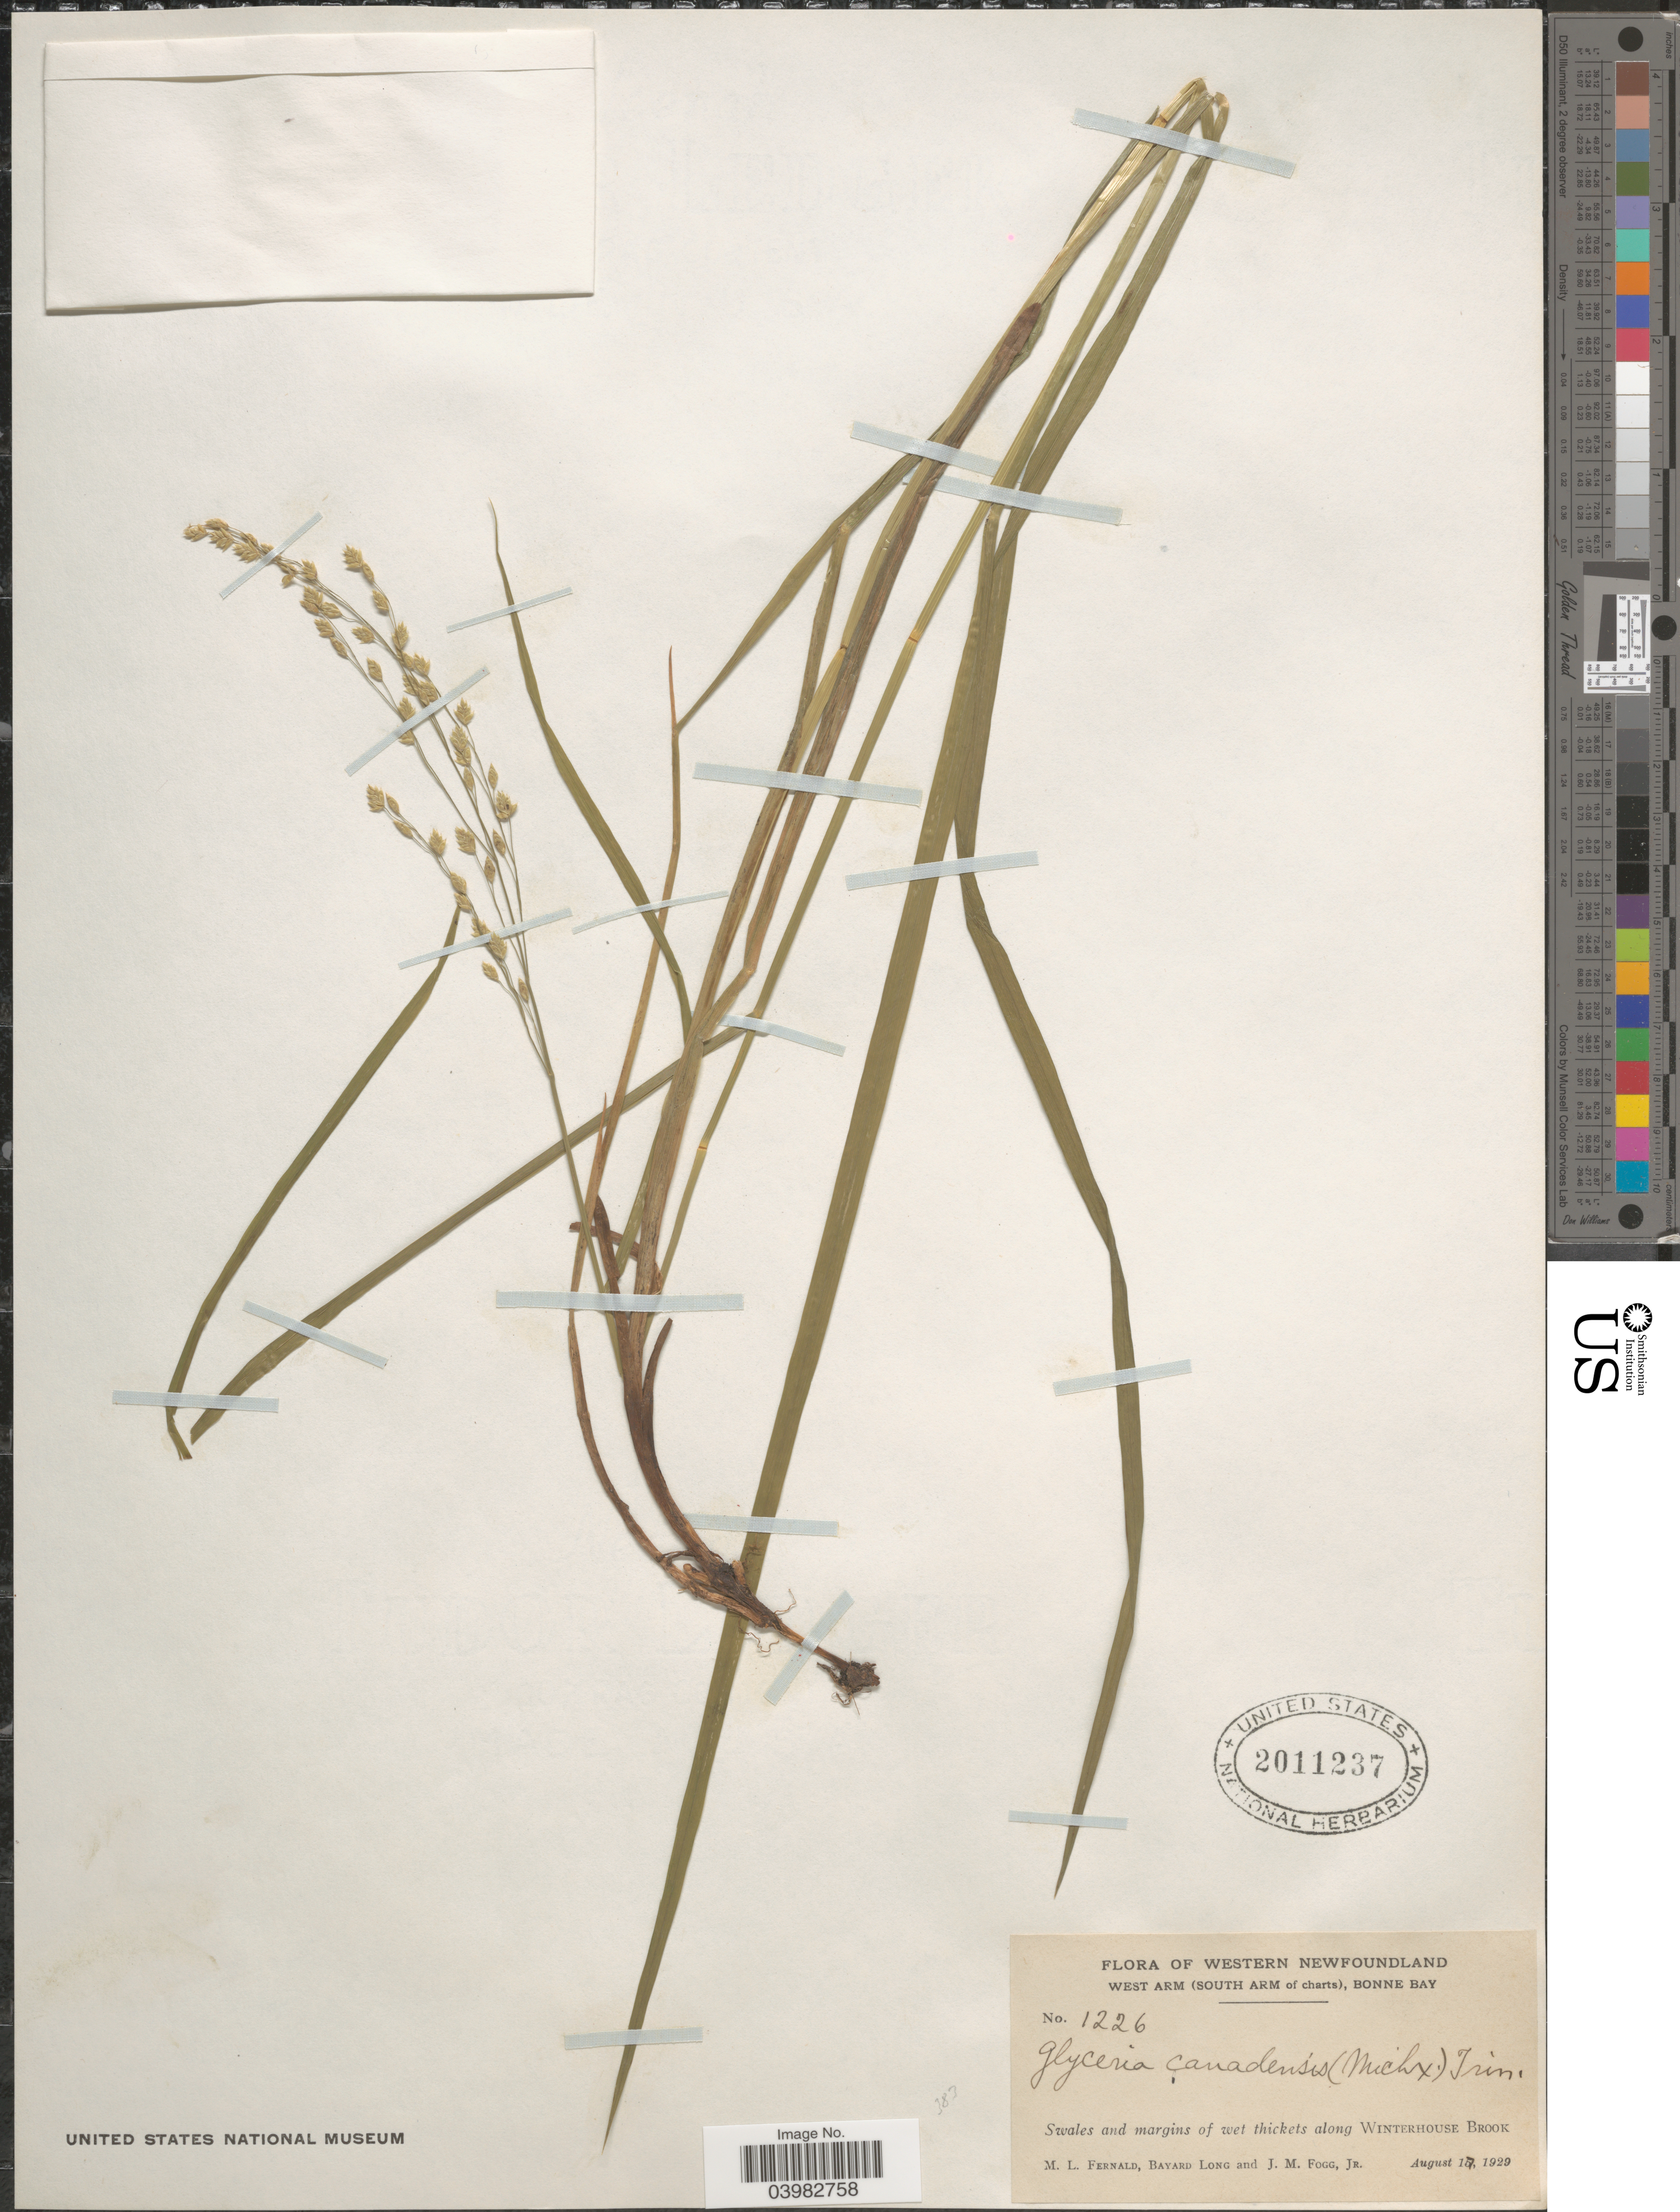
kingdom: Plantae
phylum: Tracheophyta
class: Liliopsida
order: Poales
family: Poaceae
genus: Glyceria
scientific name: Glyceria canadensis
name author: (Michx.) Trin.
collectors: M. L. Fernald, B. Long & J. Fogg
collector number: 1226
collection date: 1929-08-17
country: Canada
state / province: Newfoundland and Labrador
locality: Western Newfoundland. West Arm (South Arm of charts), Bonne Bay. Along Winterhouse Brook.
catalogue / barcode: US 2011237